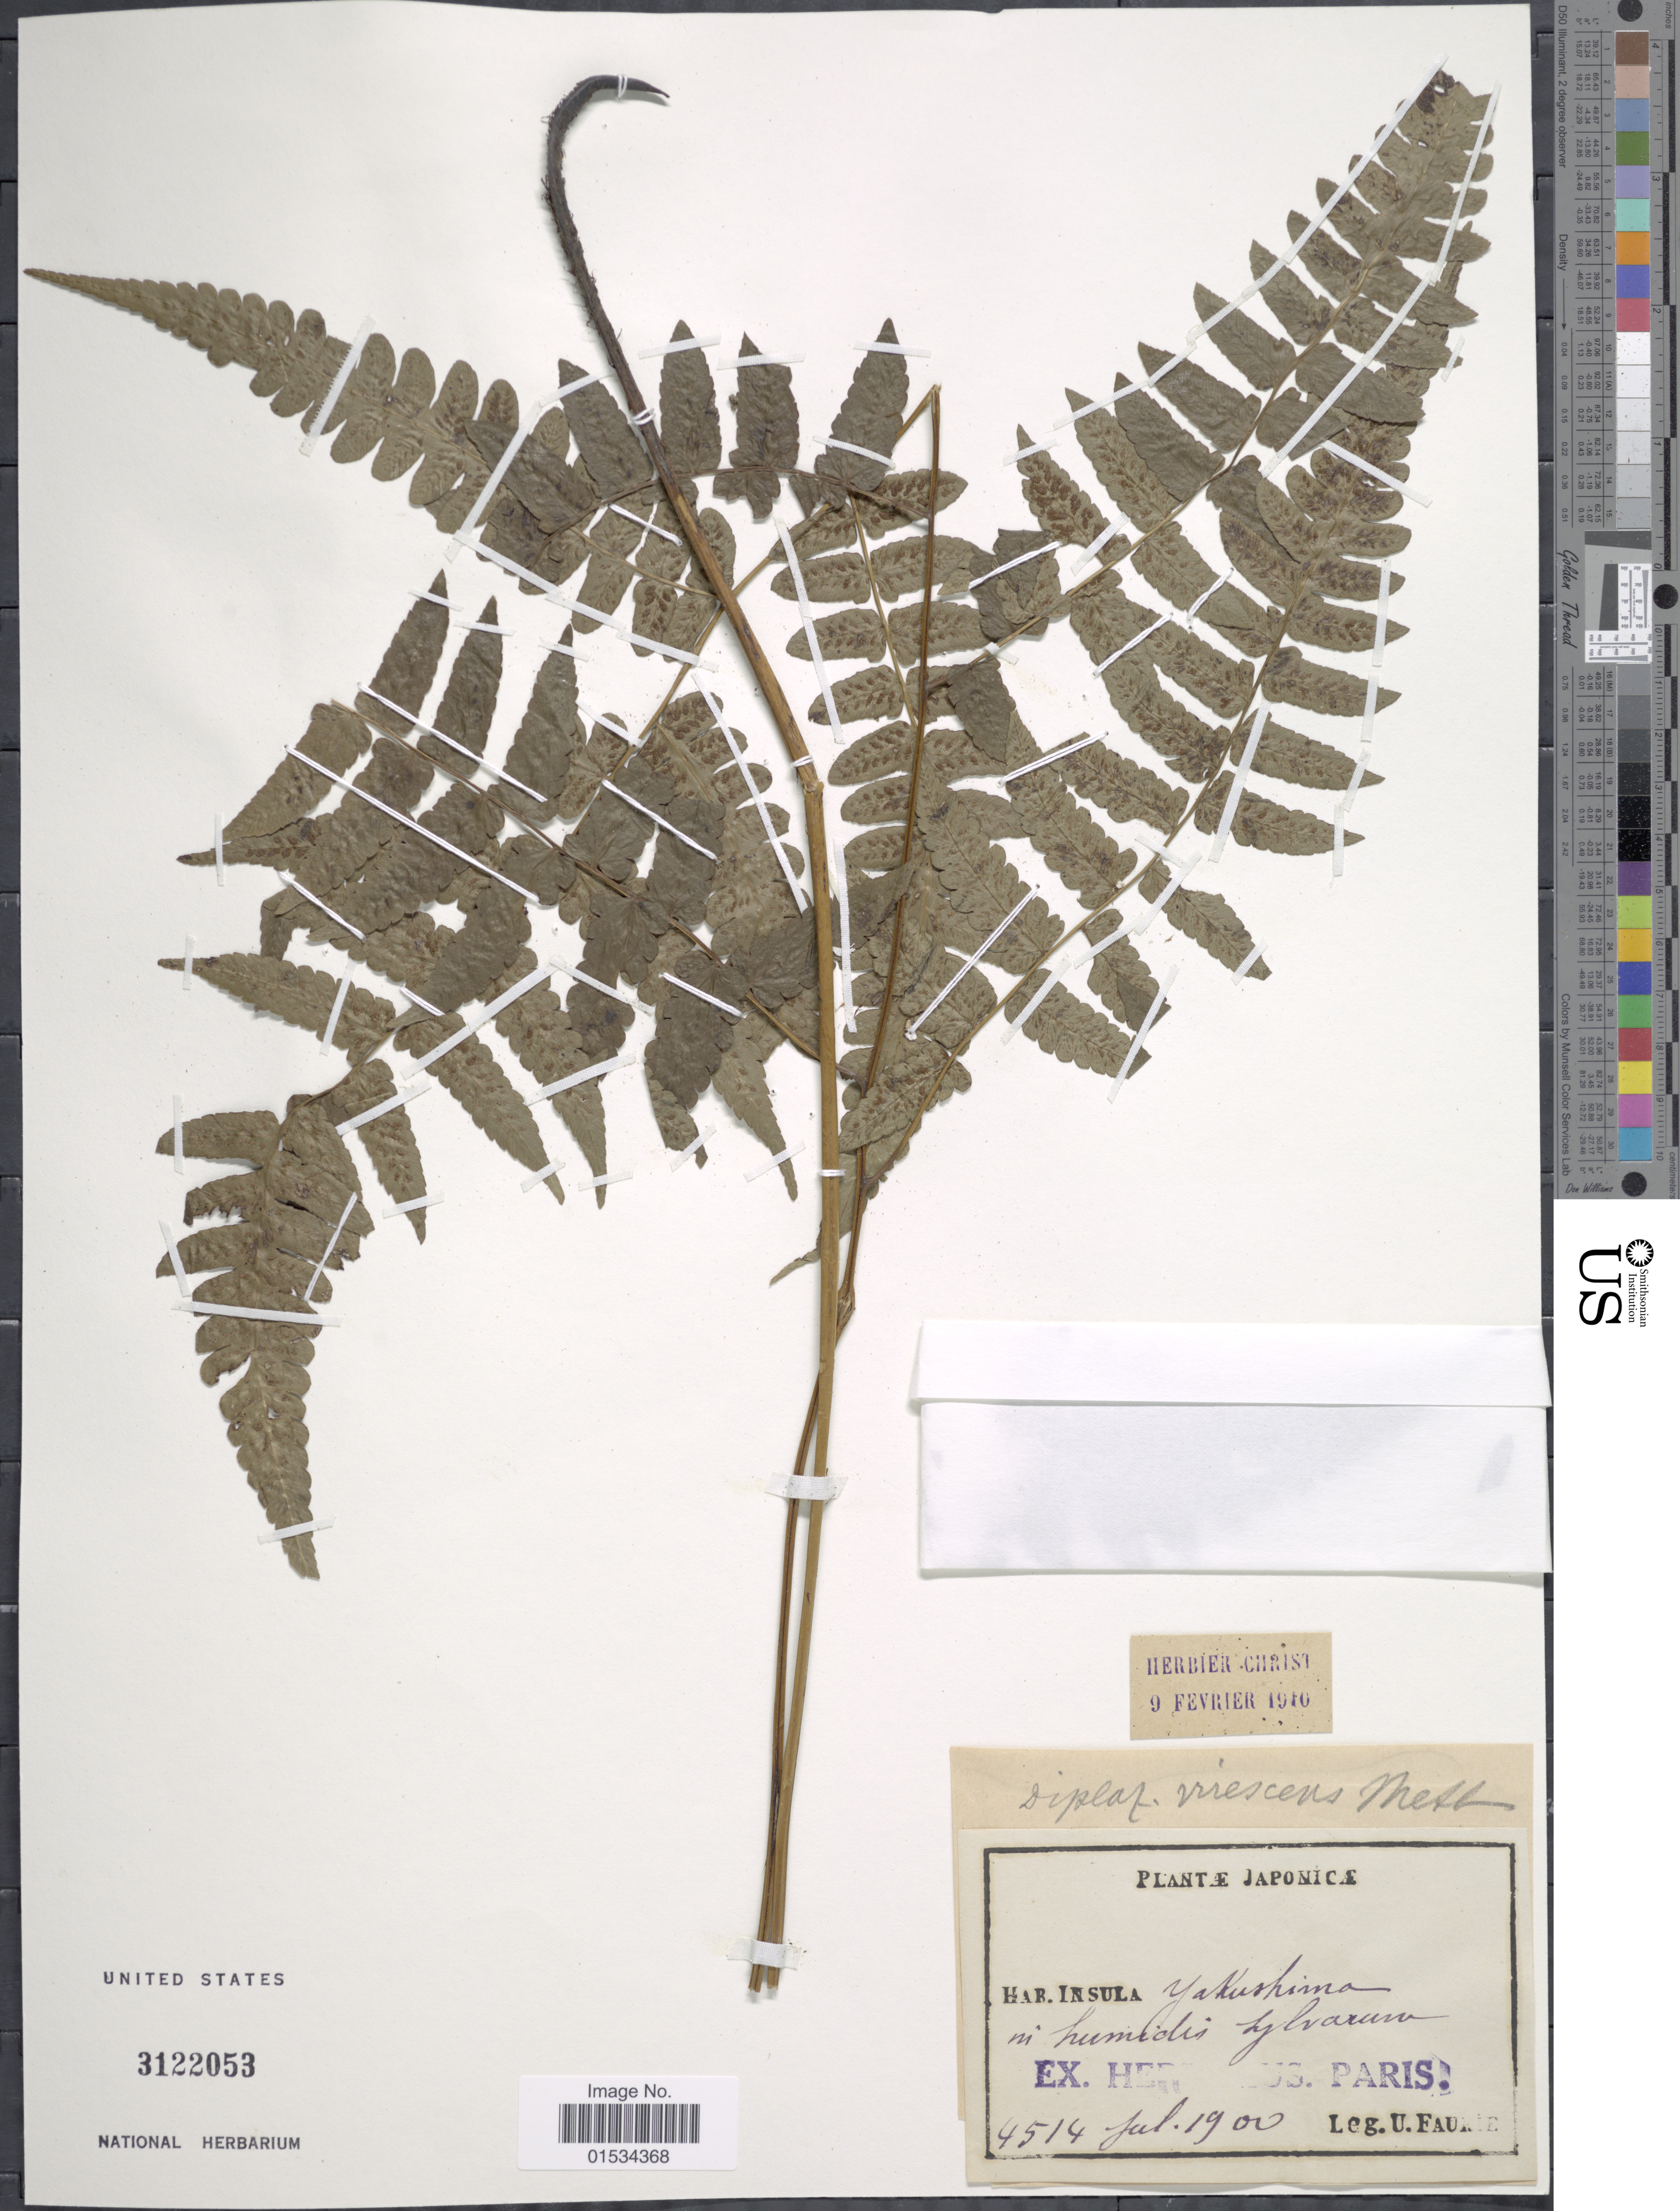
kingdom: Plantae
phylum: Tracheophyta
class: Polypodiopsida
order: Polypodiales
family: Athyriaceae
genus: Diplazium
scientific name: Diplazium virescens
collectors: U. Faurie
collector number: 4514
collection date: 1900-07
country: Japan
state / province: Kagosima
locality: Yakushima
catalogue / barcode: US 3122053